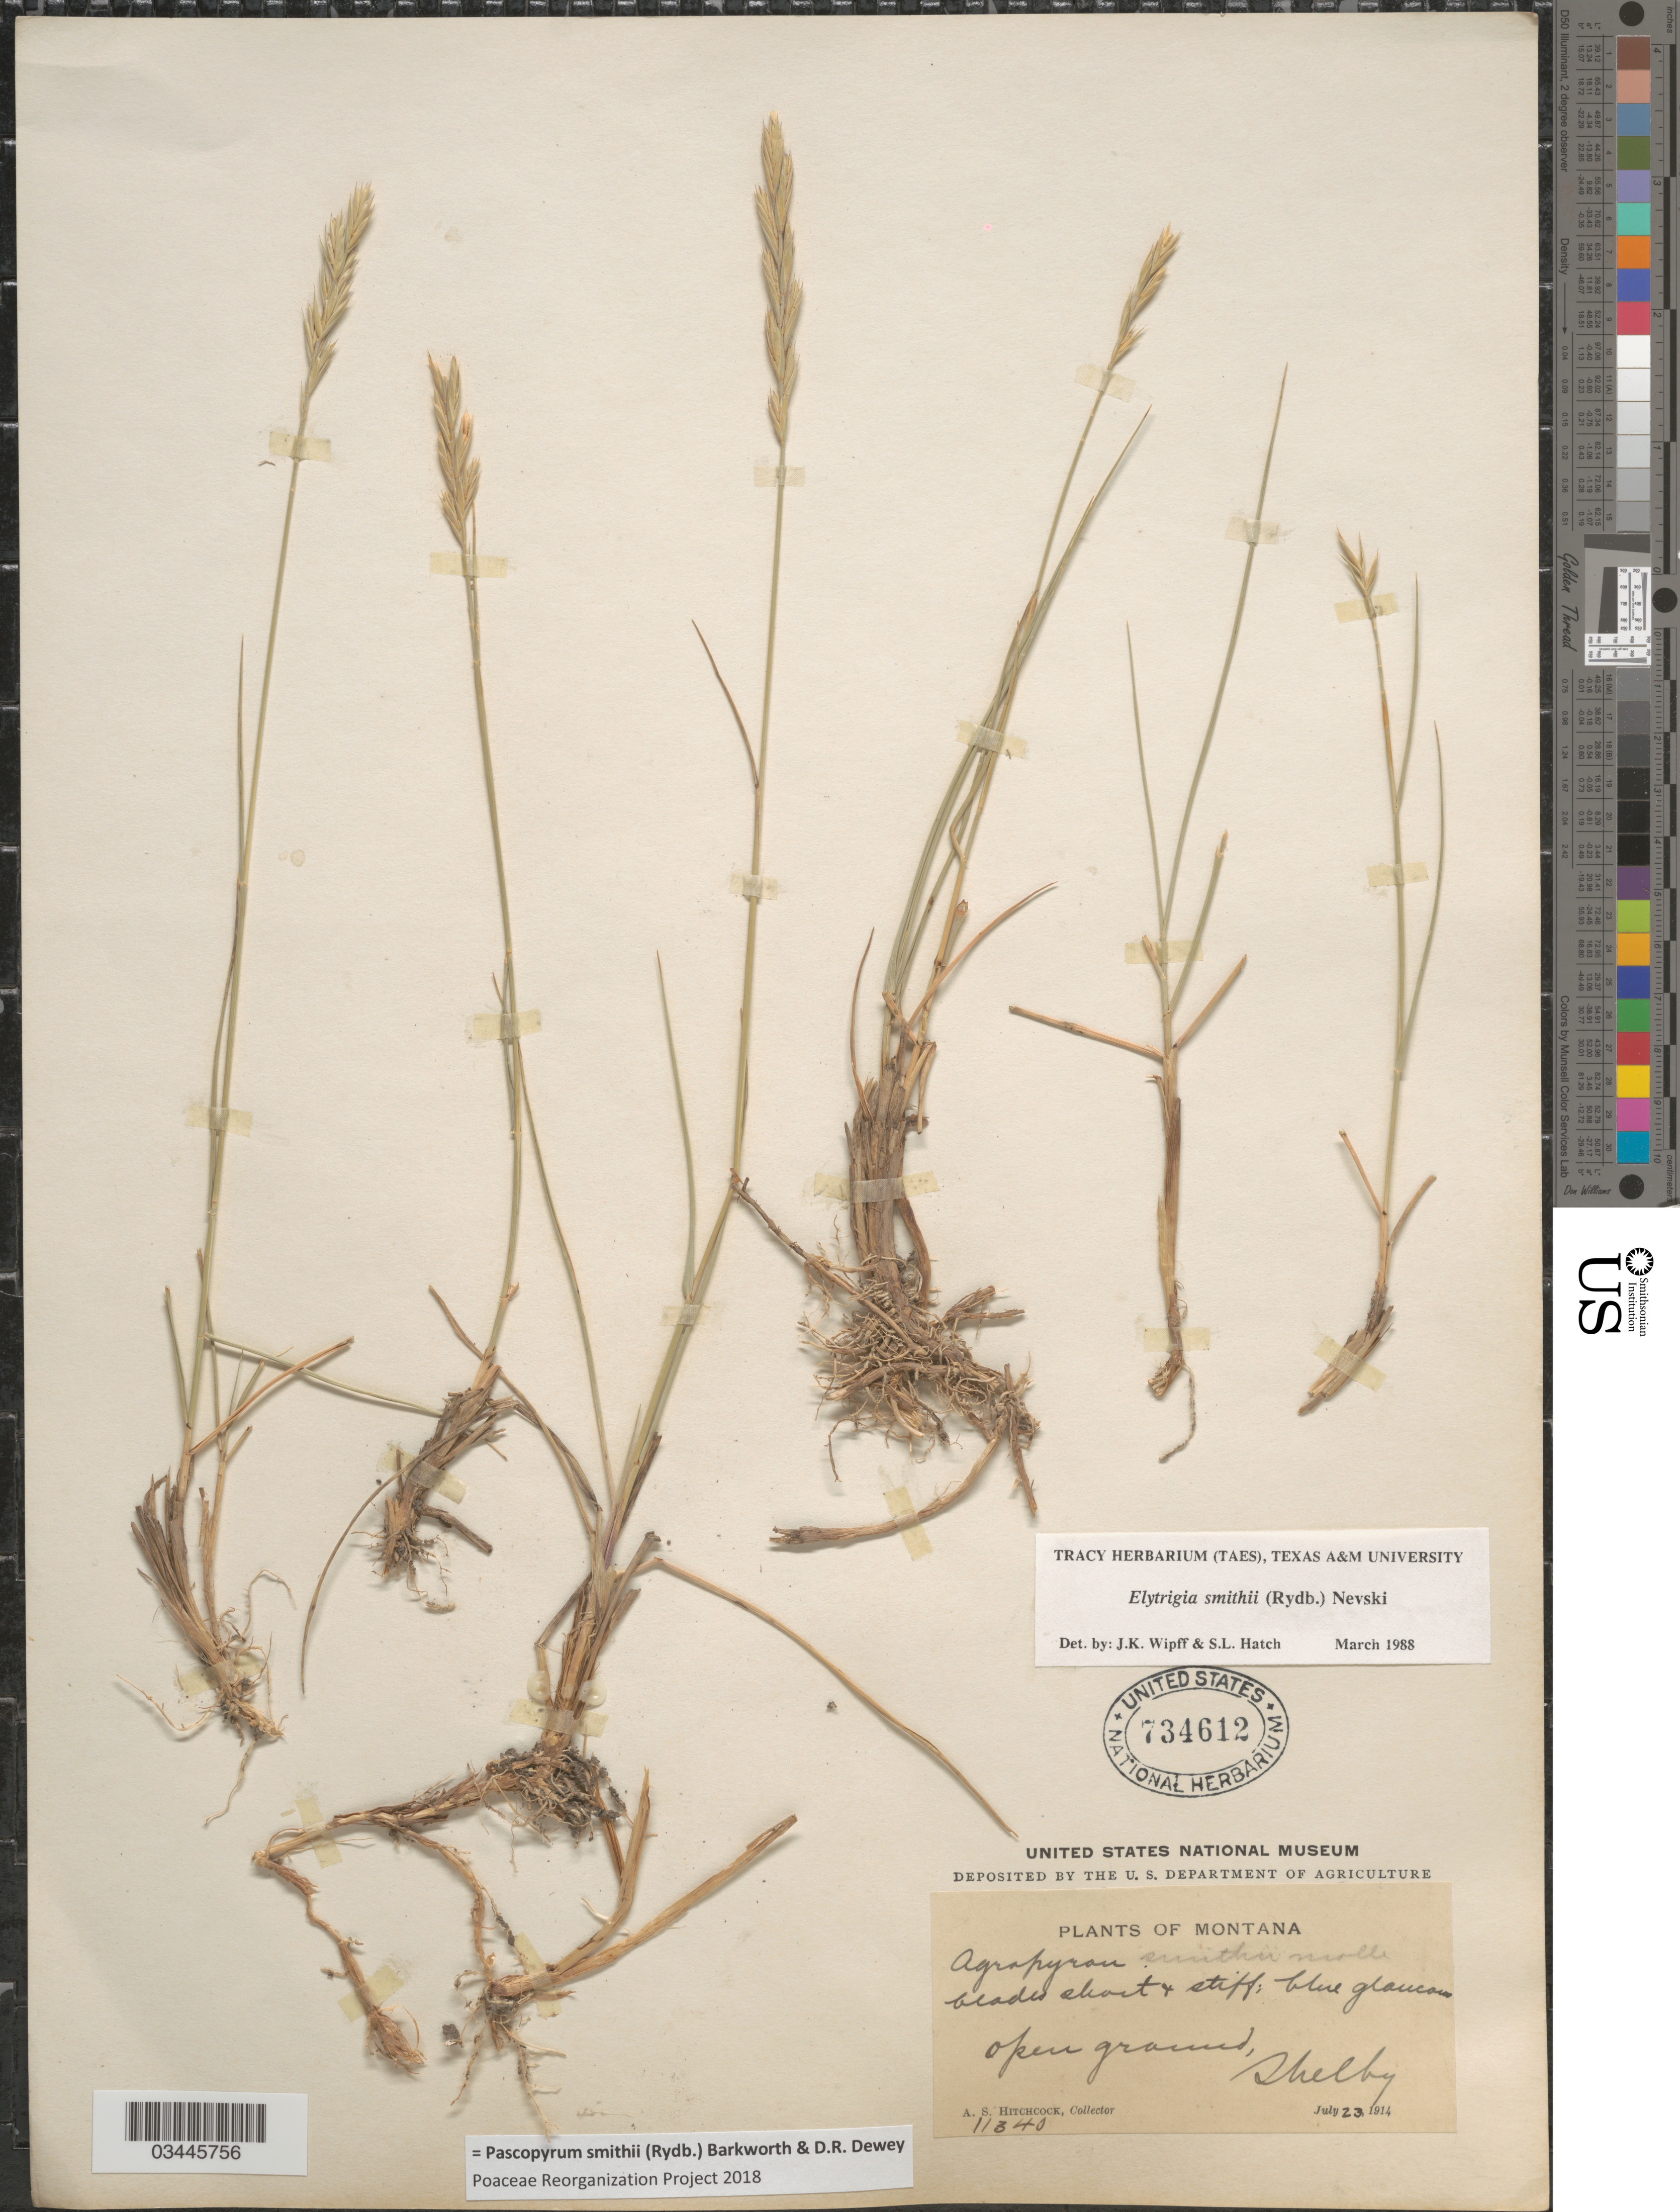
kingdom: Plantae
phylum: Tracheophyta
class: Liliopsida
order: Poales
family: Poaceae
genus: Pascopyrum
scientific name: Pascopyrum smithii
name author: (Rydb.) Barkworth & Dewey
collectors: A. S. Hitchcock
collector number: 11340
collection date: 1914-07-23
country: United States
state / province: Montana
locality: Open ground, Shelby.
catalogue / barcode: US 734612